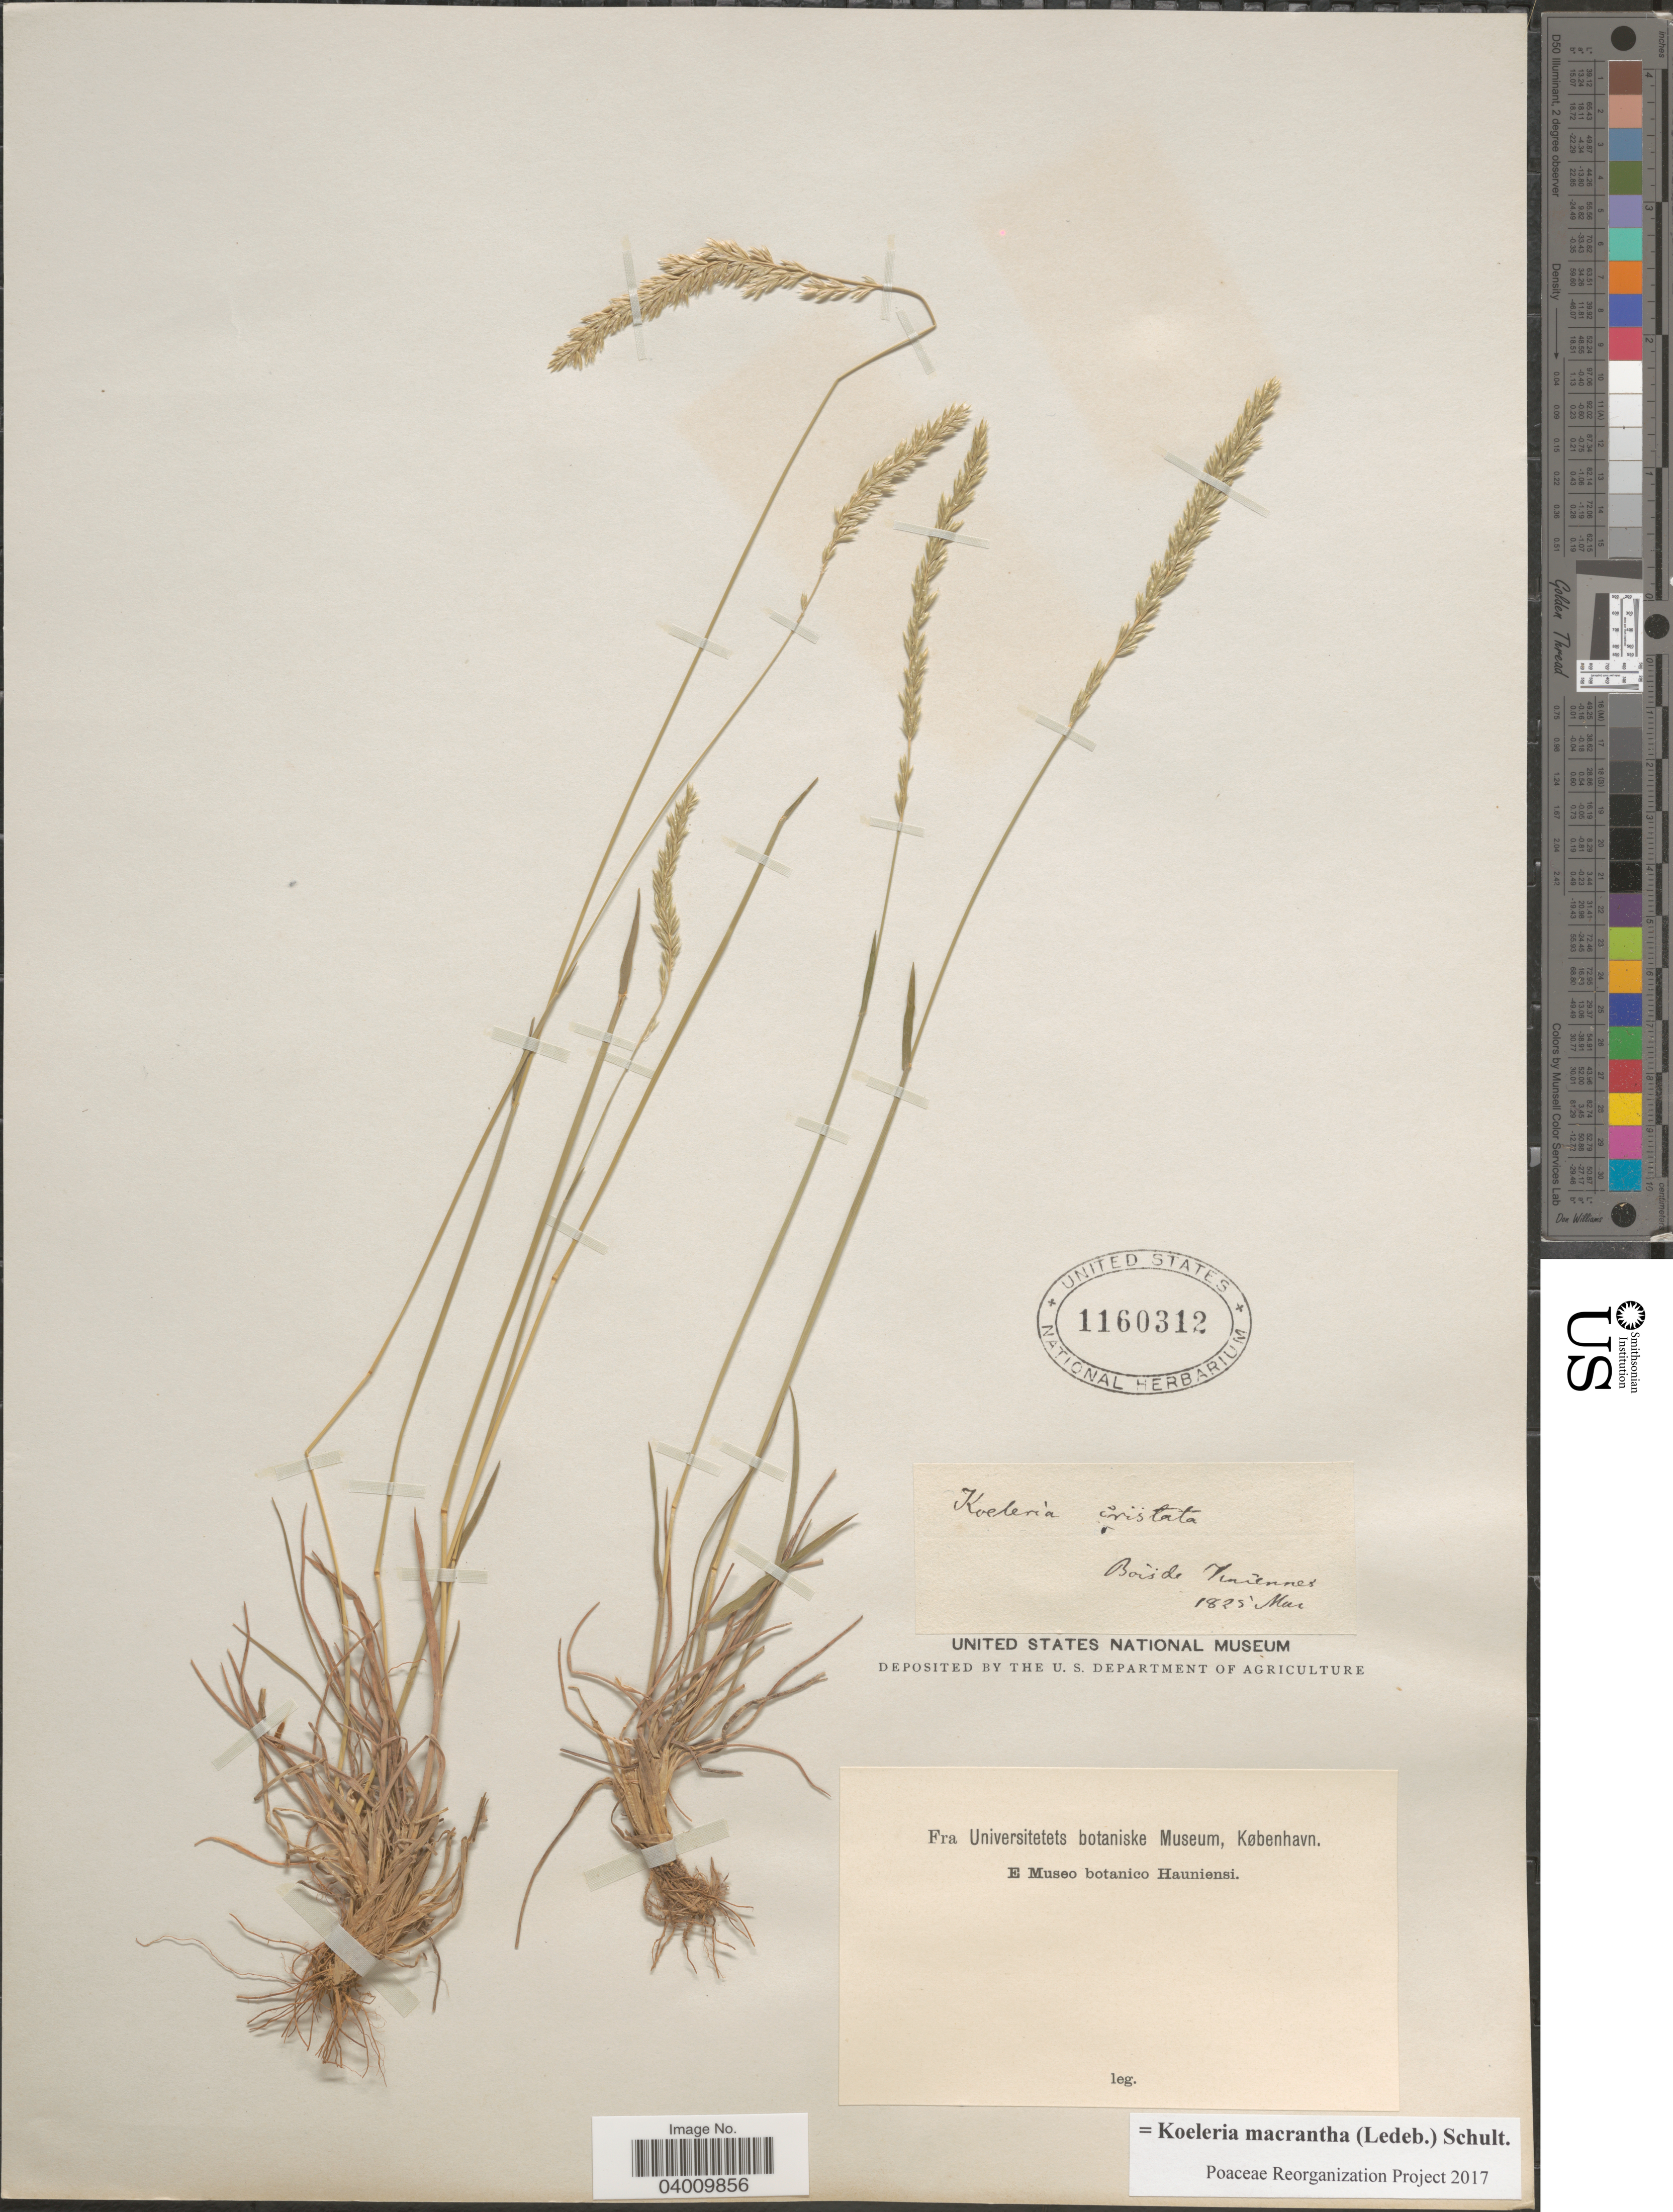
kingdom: Plantae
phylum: Tracheophyta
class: Liliopsida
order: Poales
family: Poaceae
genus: Koeleria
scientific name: Koeleria macrantha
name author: (Ledeb.) Schult.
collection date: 1825-05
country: France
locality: Bois de Vincennes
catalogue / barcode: US 1160312